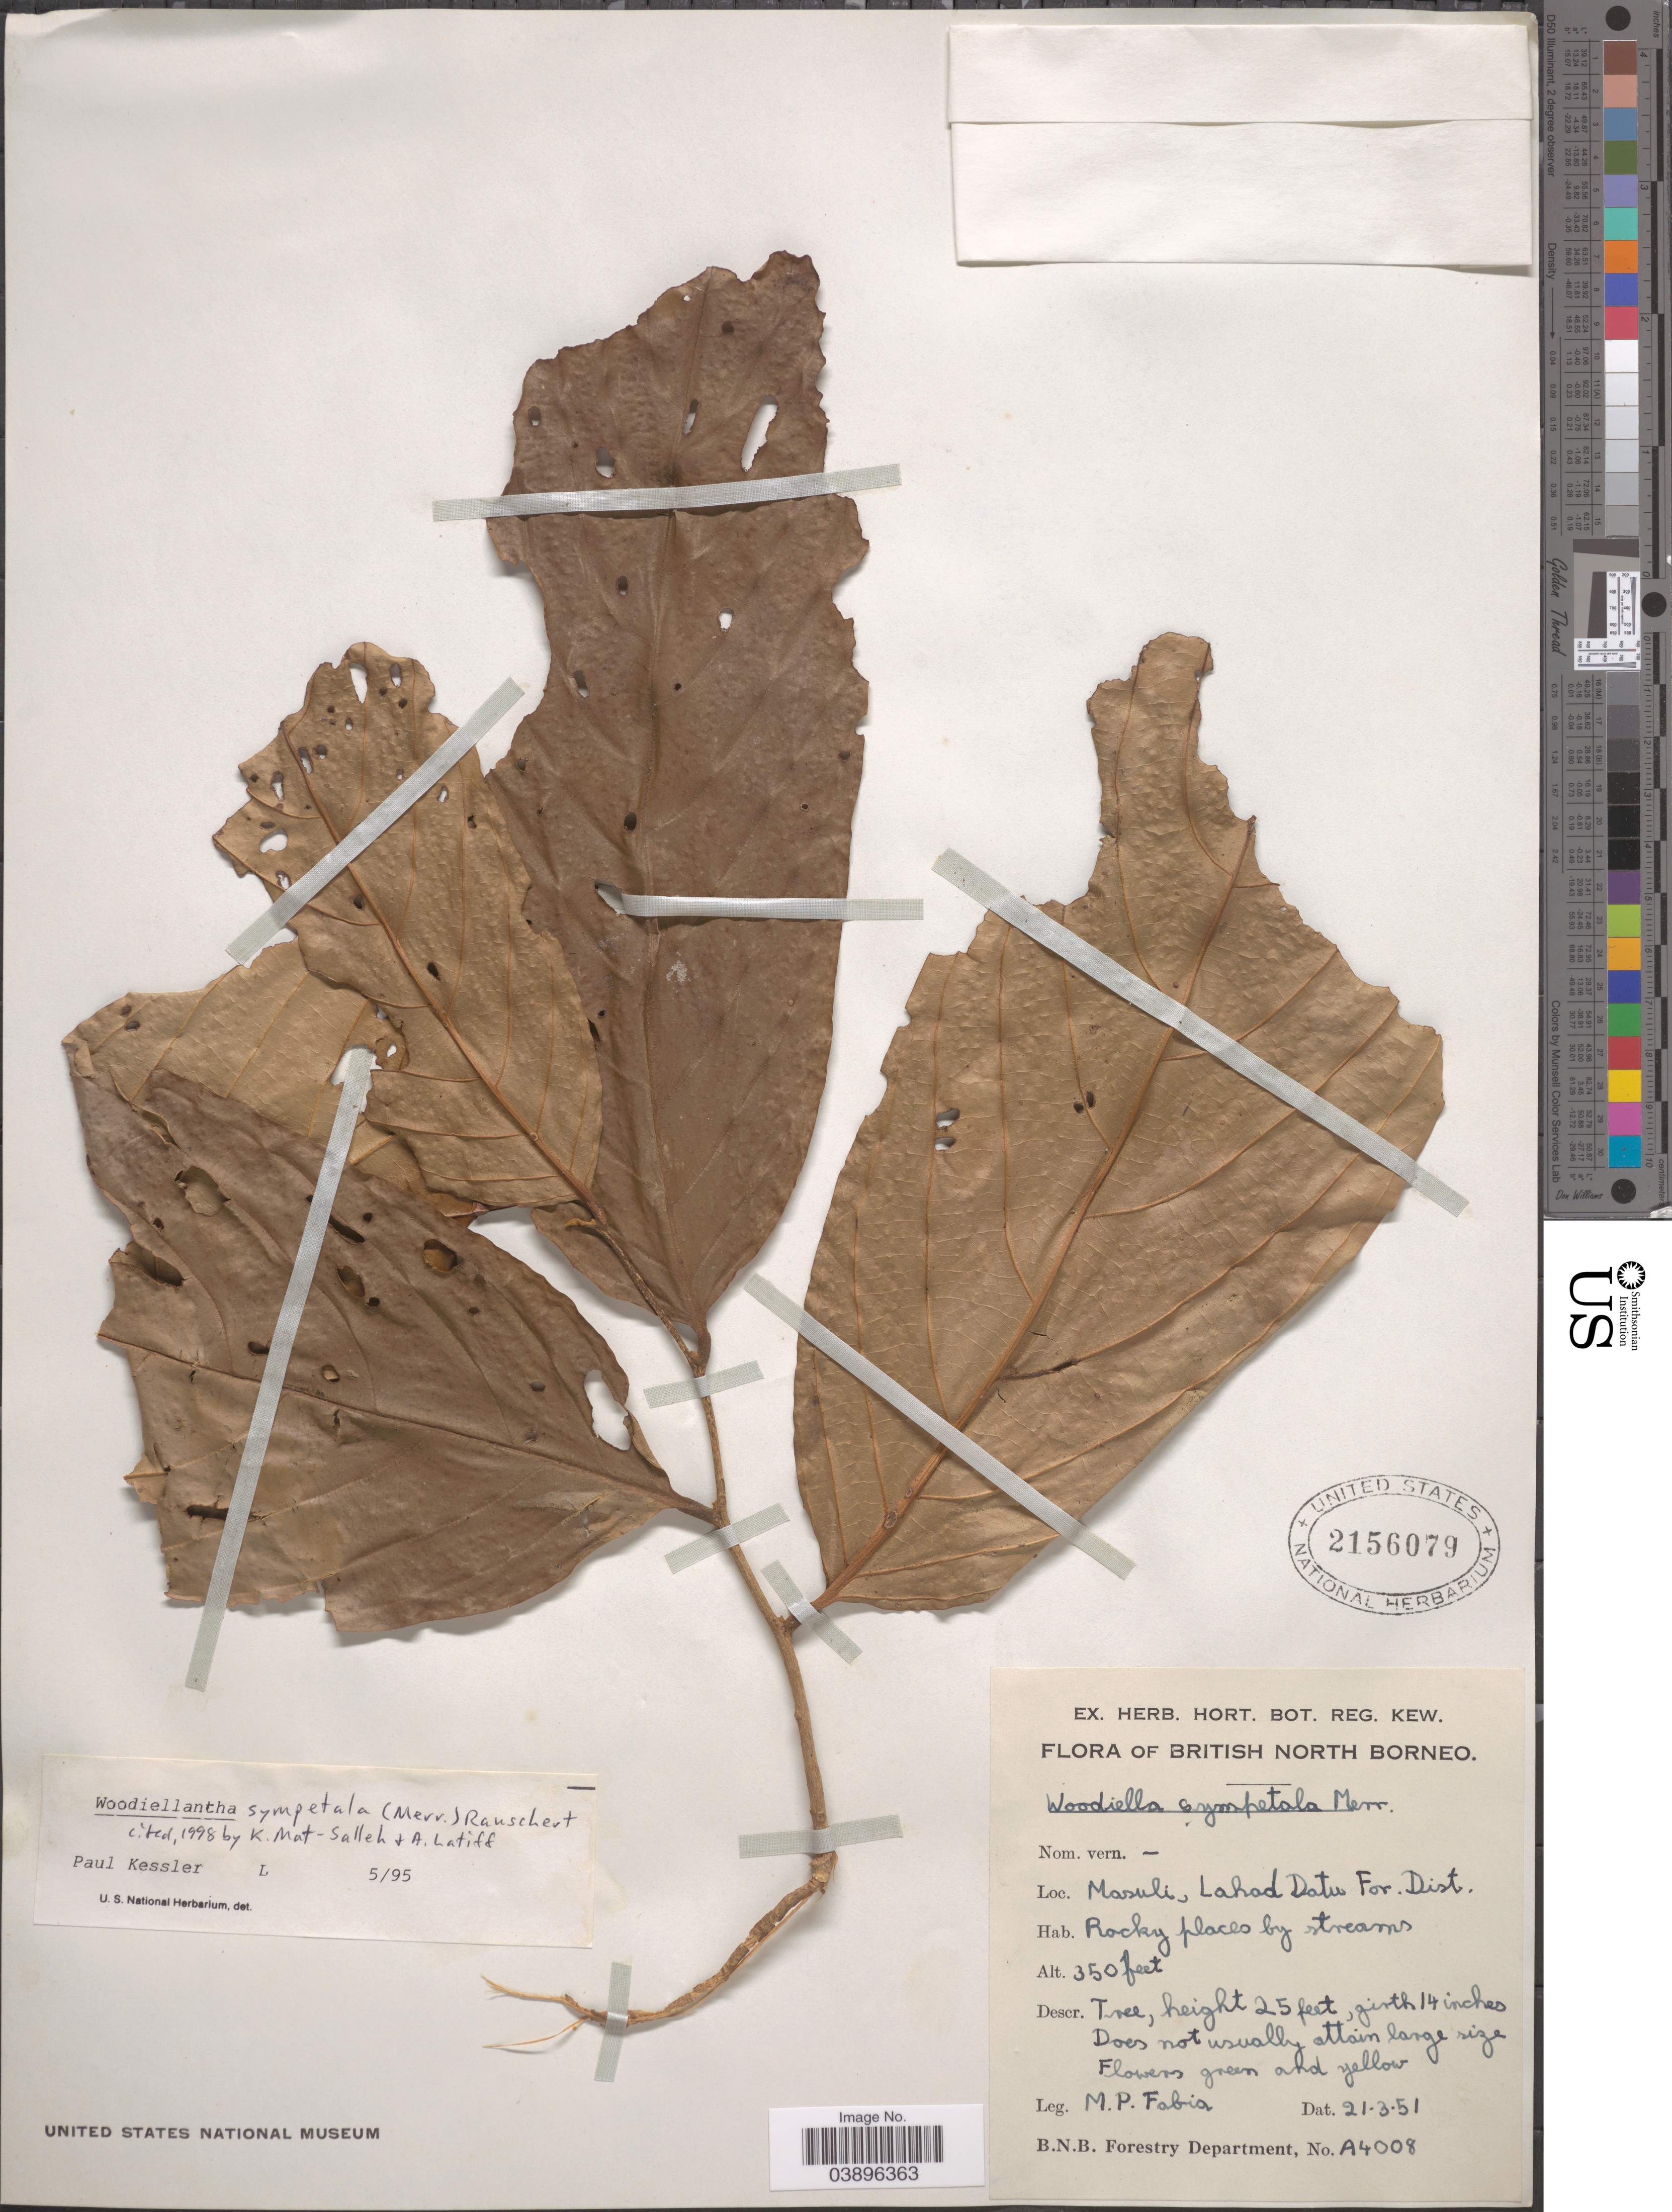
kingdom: Plantae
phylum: Tracheophyta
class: Magnoliopsida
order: Magnoliales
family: Annonaceae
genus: Monoon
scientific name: Monoon sympetalum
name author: (Merr.) B. Xue & R.M.K. Saunders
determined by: Strong, Mark T., (BOT), Smithsonian Institution - National Museum of Natural History (UNITED STATES)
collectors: M. Fabia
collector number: A4008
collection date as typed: Transcribed d/m/y: 21/3/51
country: Malaysia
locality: British North Borneo. Masuli, Lahad Datu For, Dist.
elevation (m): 107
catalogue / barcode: US 2156079